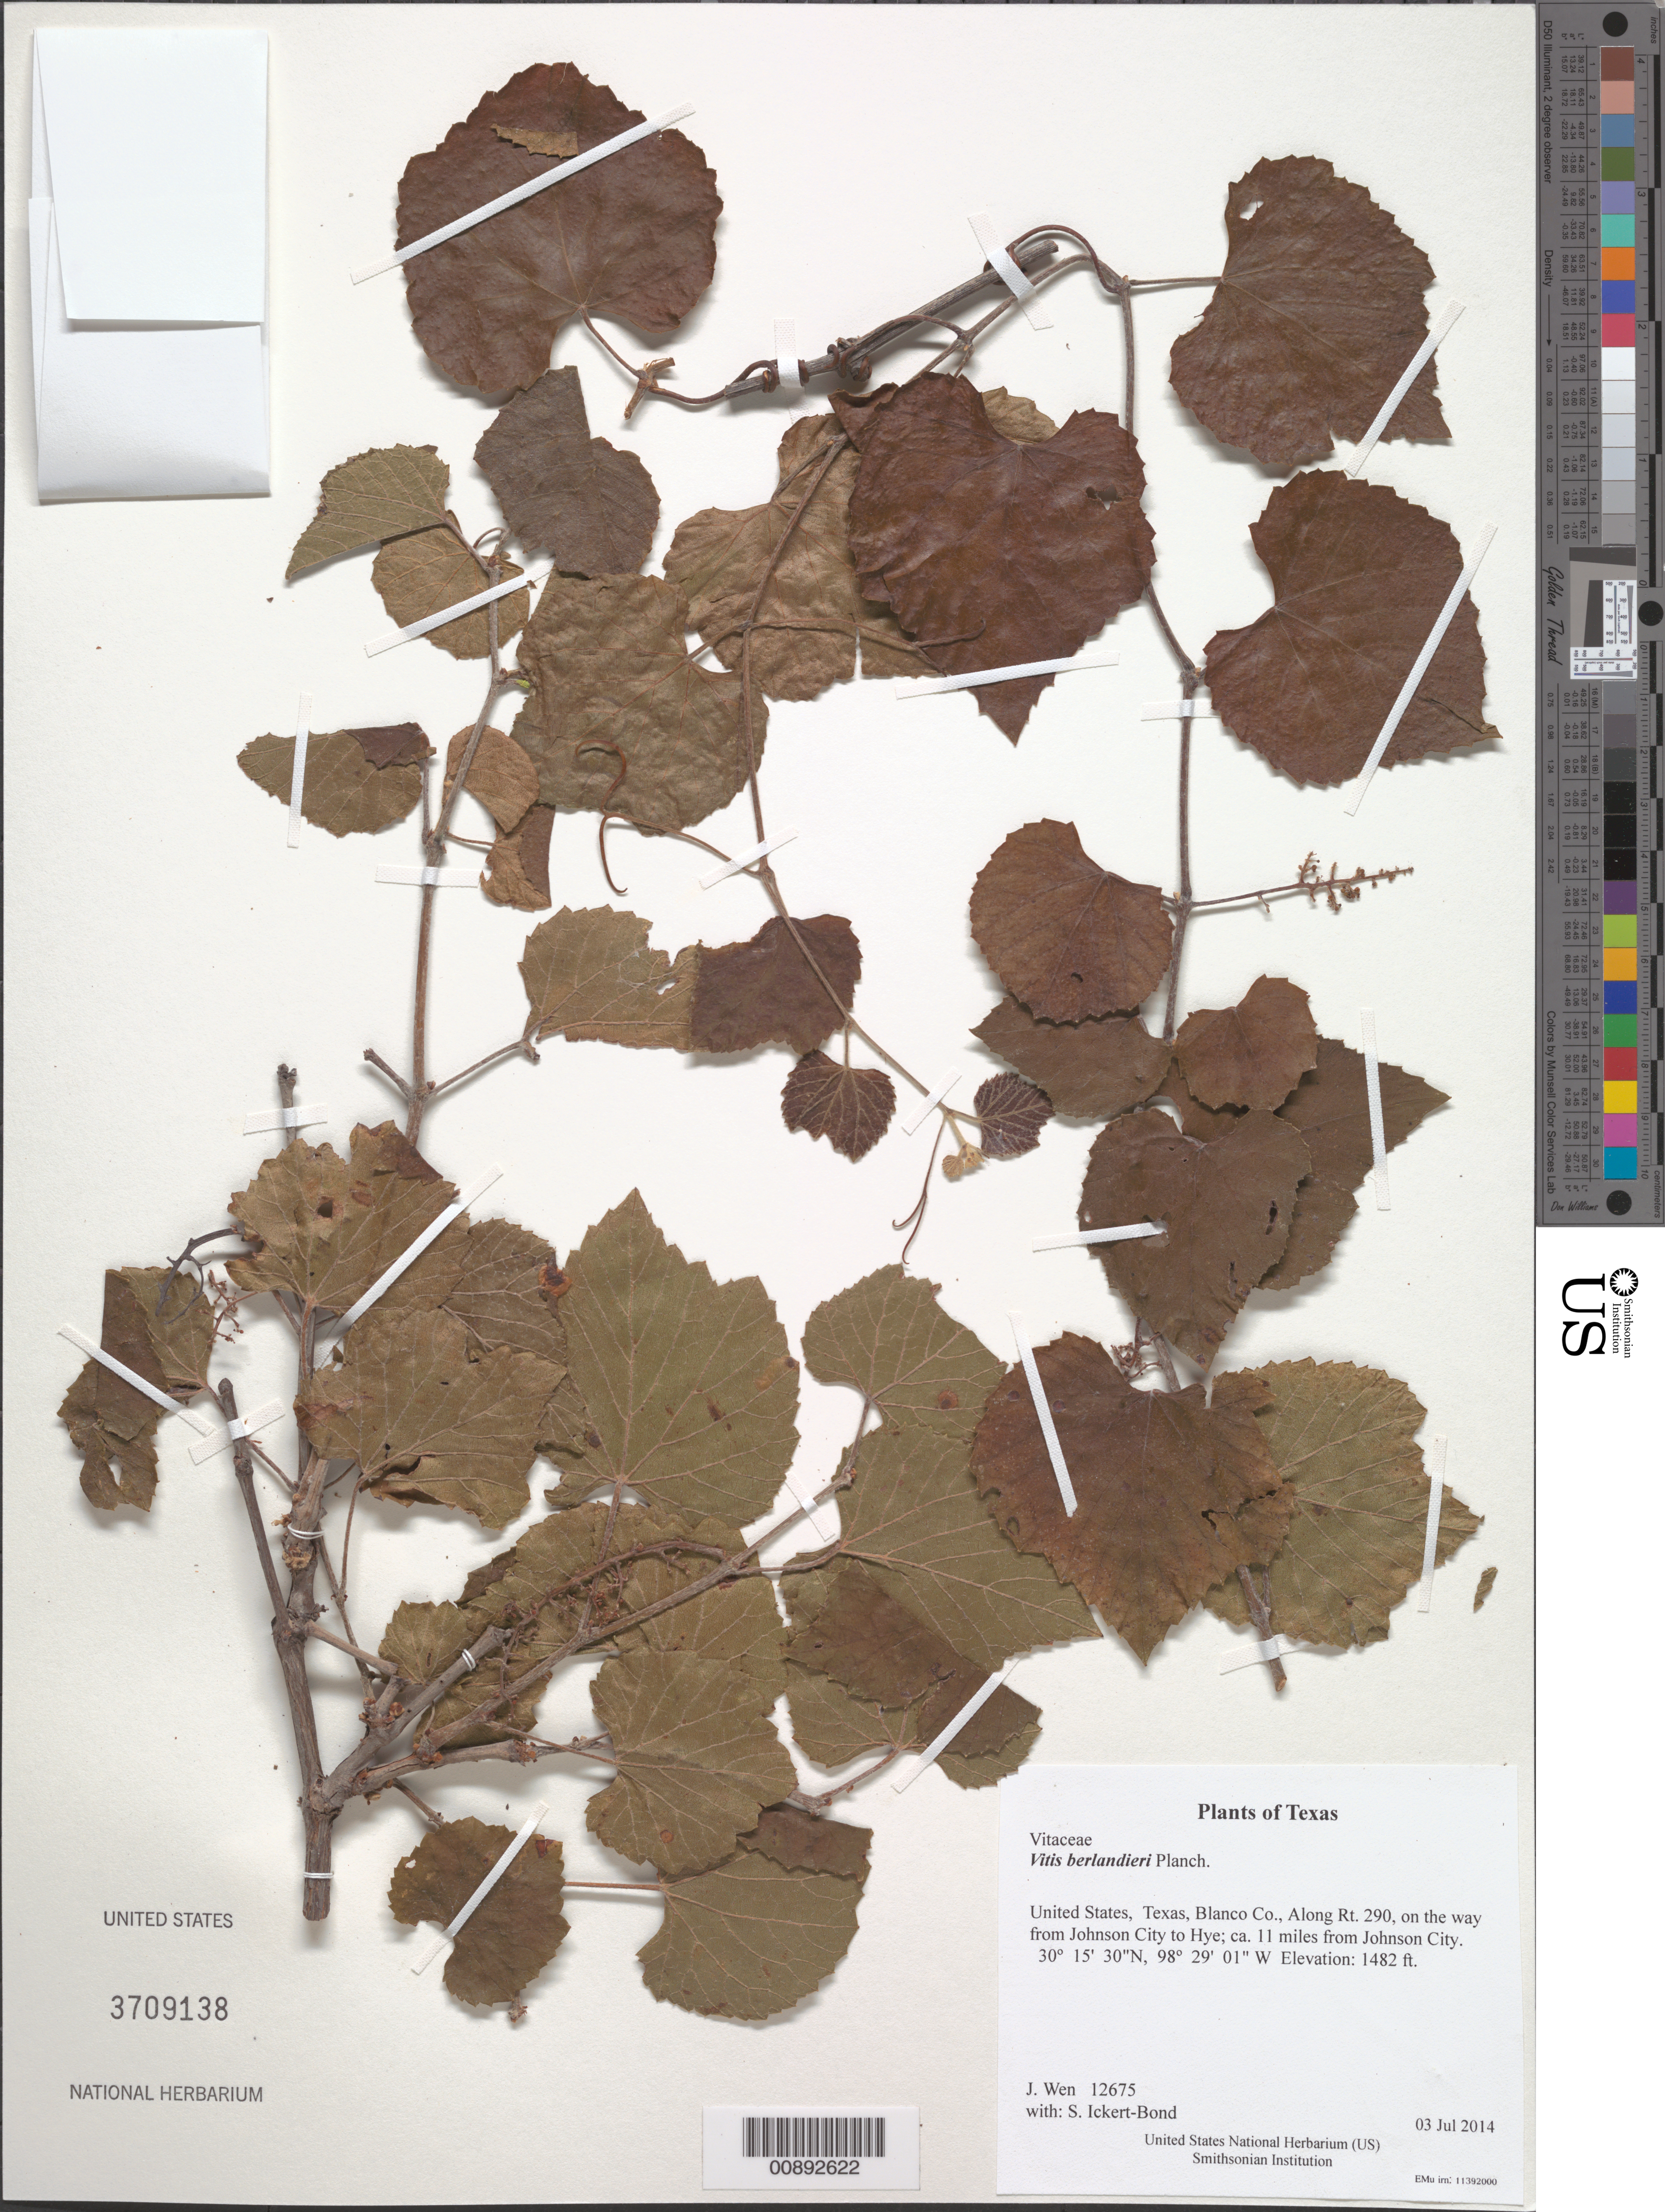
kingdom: Plantae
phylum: Tracheophyta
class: Magnoliopsida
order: Vitales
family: Vitaceae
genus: Vitis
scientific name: Vitis berlandieri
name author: Planch.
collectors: J. Wen & S. Ickert-Bond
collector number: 12675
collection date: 2014-07-03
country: United States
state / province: Texas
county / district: Blanco Co.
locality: Along Rt. 290, on the way from Johnson City to Hye; ca. 11 miles from Johnson City.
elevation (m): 452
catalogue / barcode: US 3709138